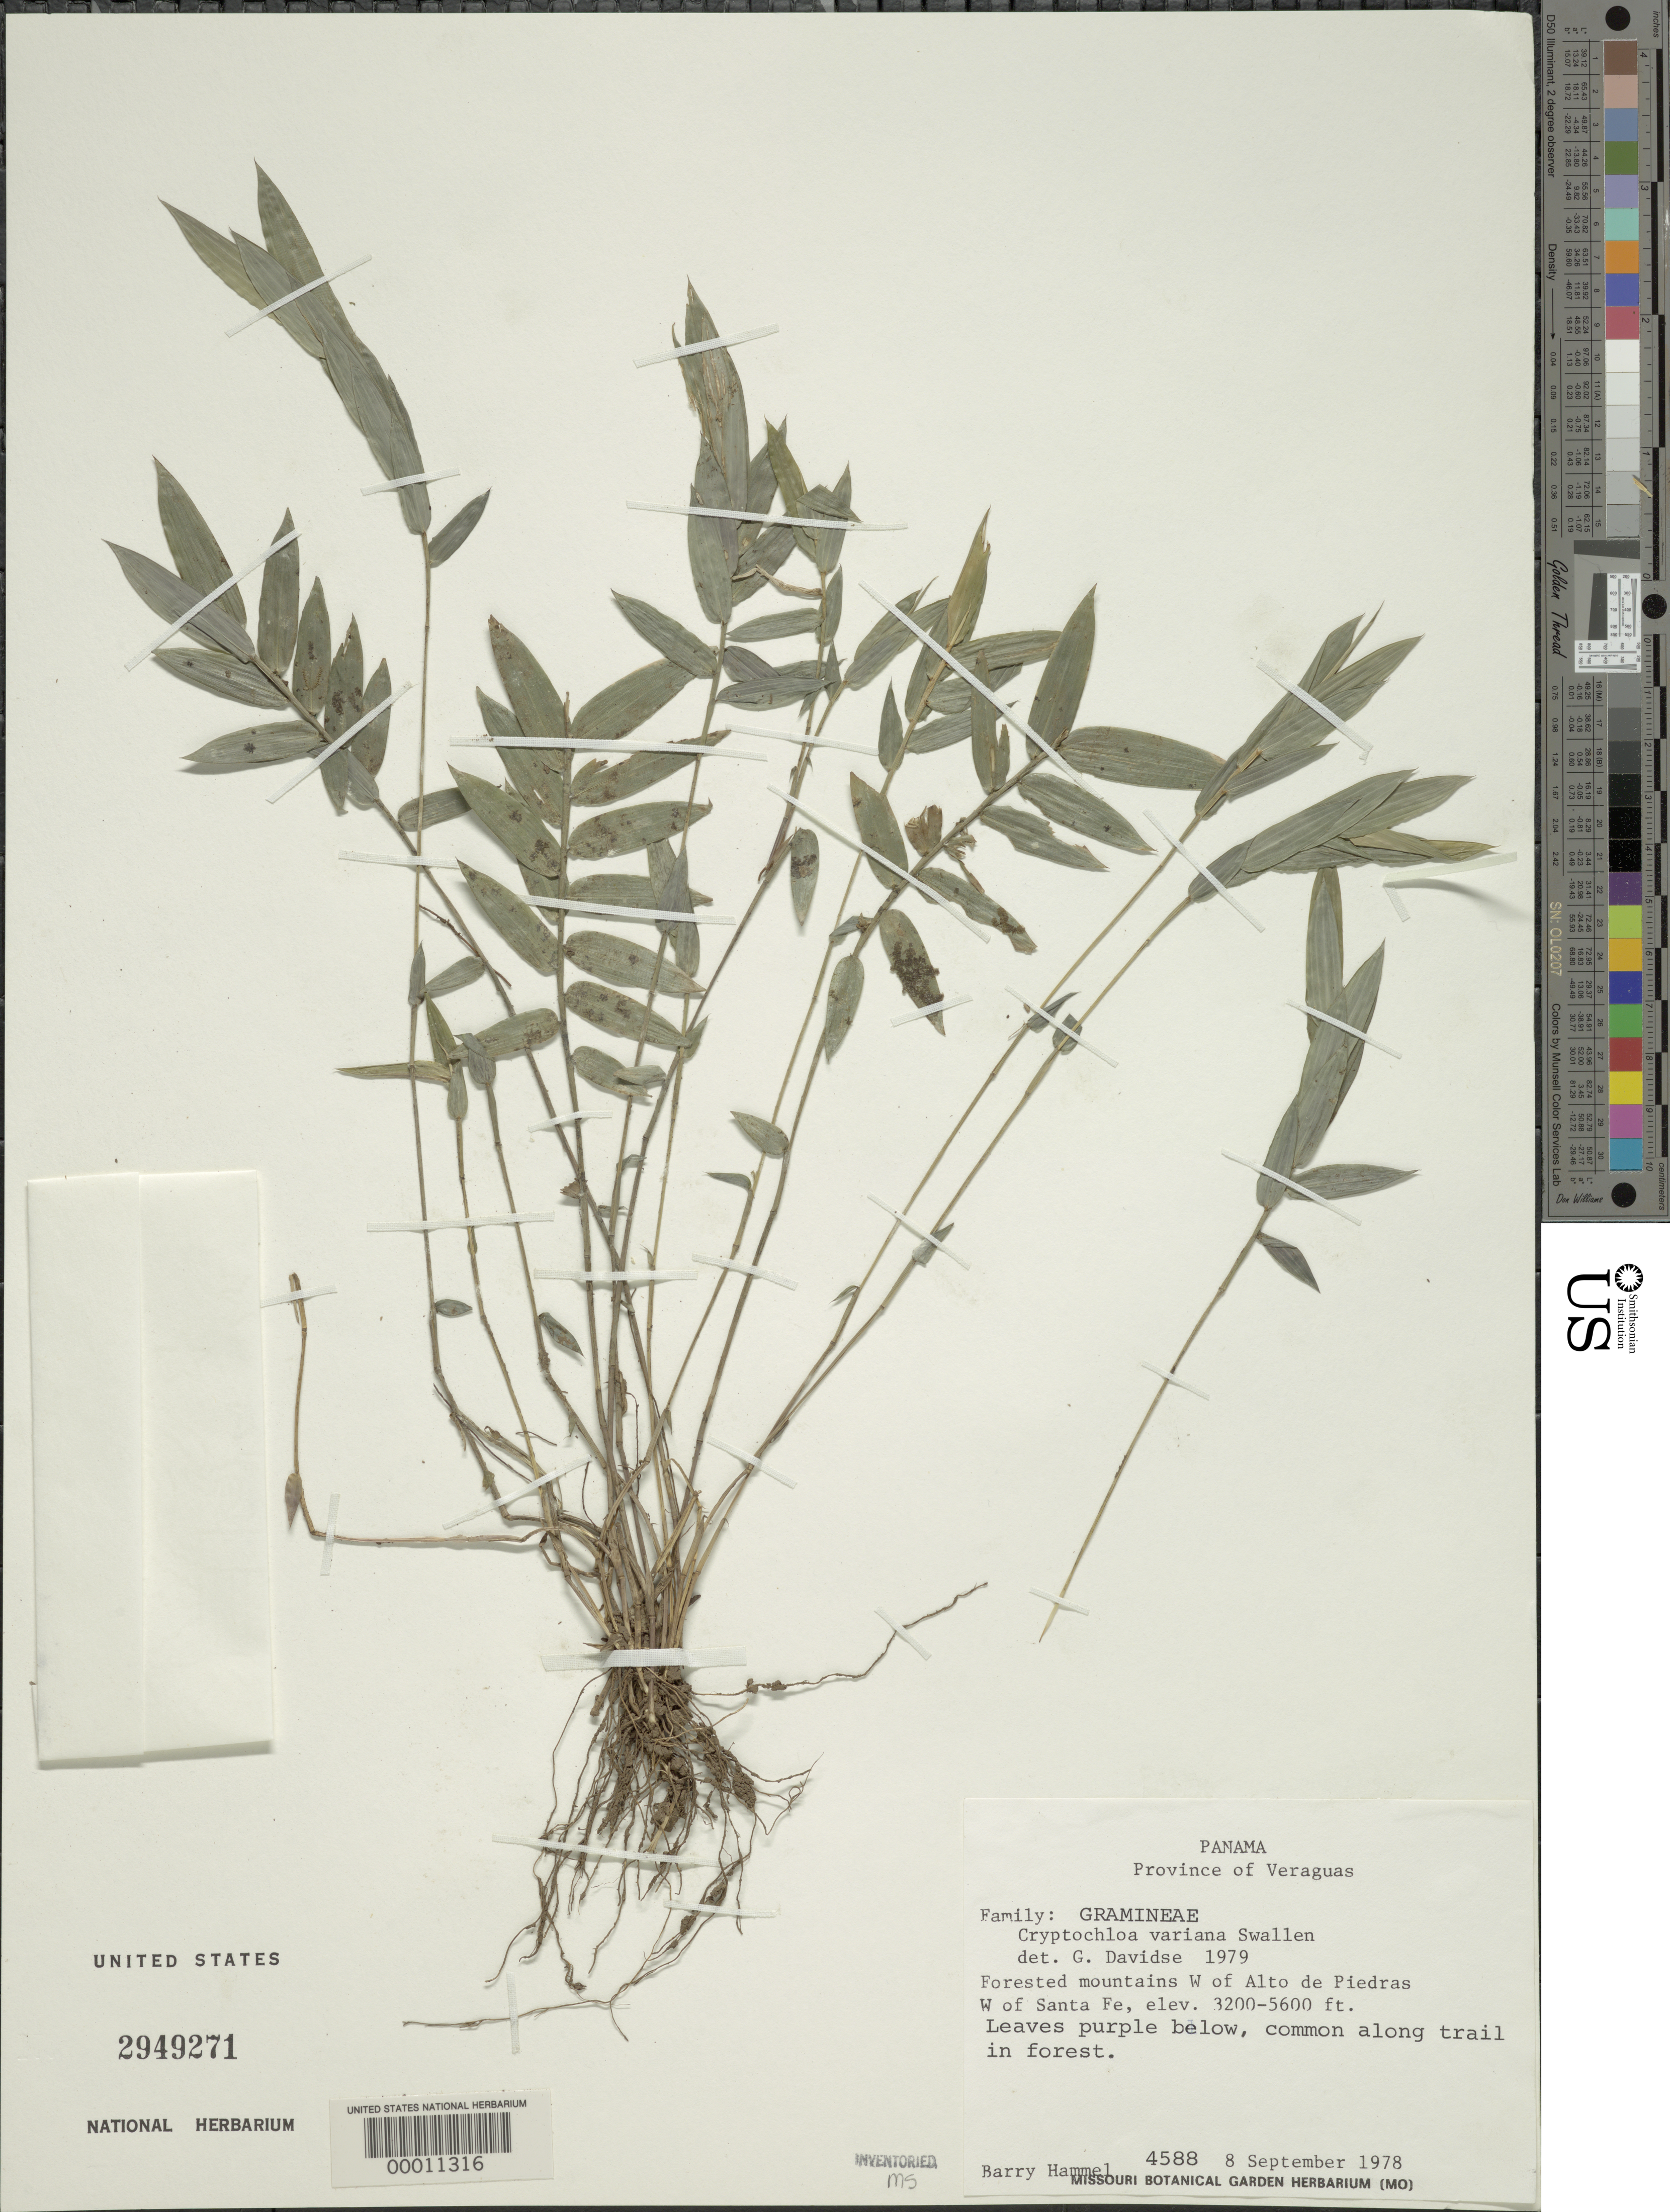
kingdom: Plantae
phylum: Tracheophyta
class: Liliopsida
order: Poales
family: Poaceae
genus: Cryptochloa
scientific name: Cryptochloa variana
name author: Swallen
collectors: B. Hammel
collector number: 4588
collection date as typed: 08 Sep 1978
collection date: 1978-09-08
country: Panama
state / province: Veraguas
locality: Alto de Piedras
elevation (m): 976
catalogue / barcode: US 2949271